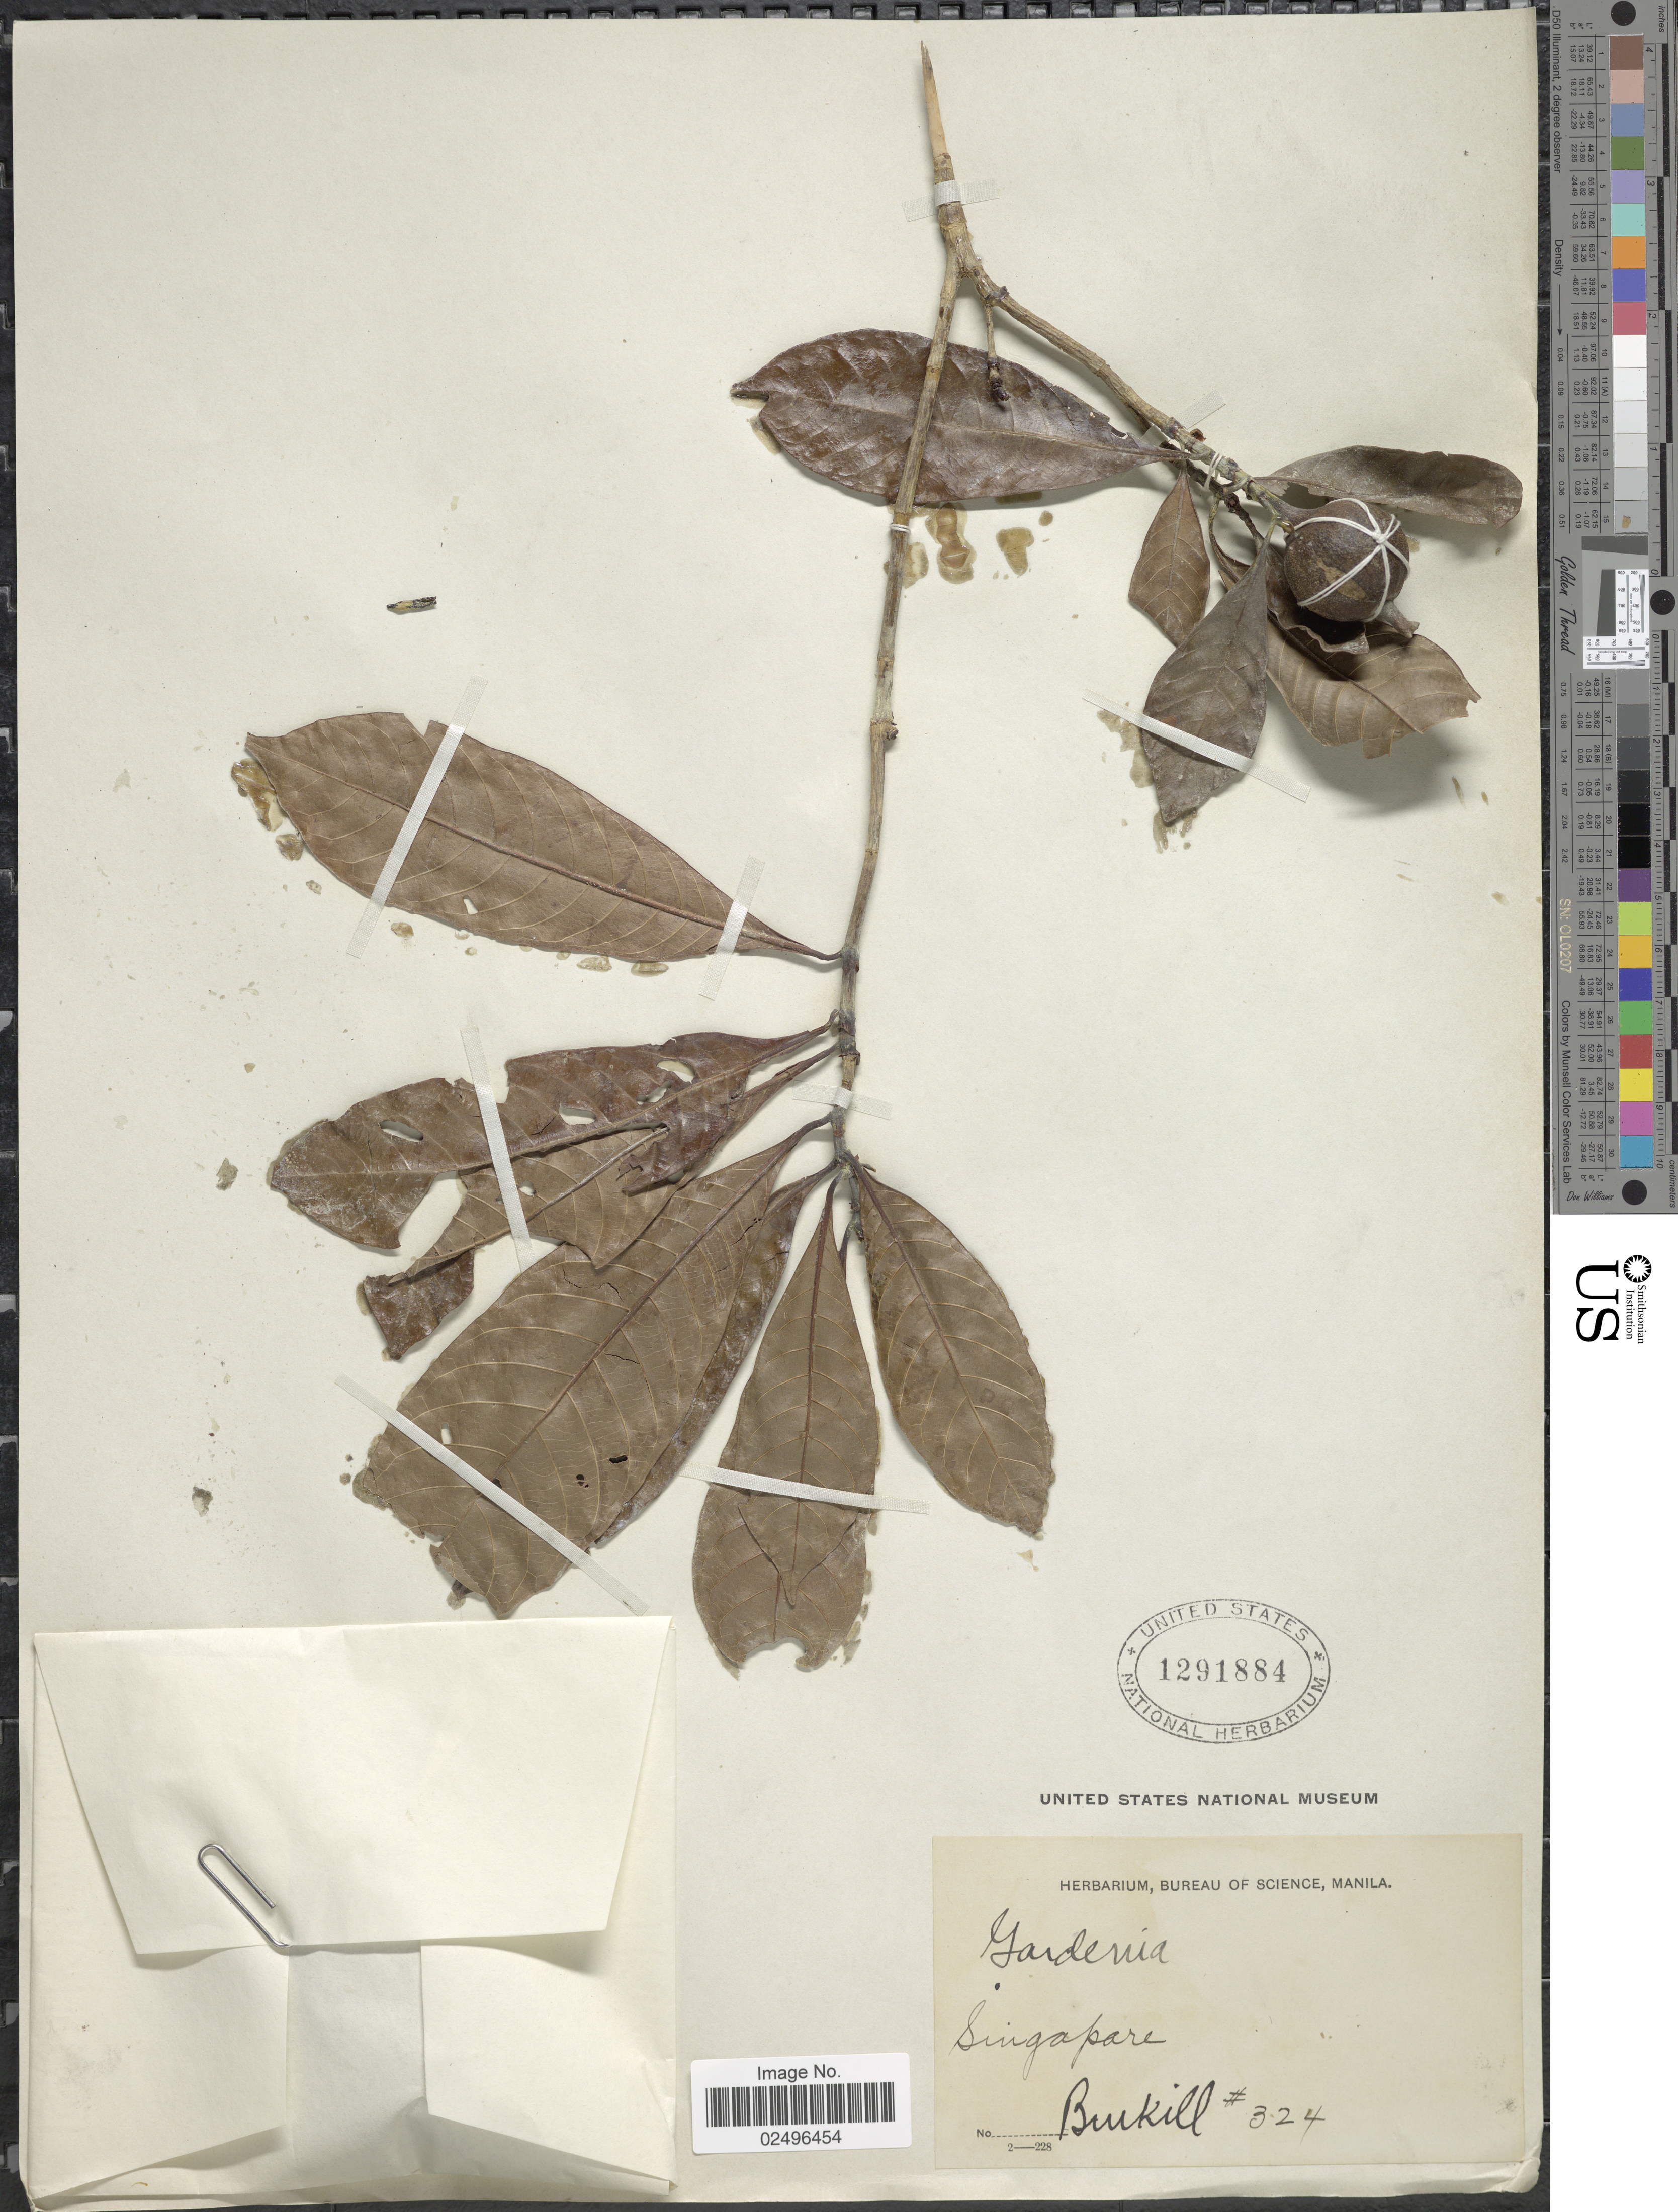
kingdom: Plantae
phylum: Tracheophyta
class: Magnoliopsida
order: Gentianales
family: Rubiaceae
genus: Gardenia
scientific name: Gardenia tubifera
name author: Wall.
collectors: Burkill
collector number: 324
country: Singapore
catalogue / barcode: US 1291884